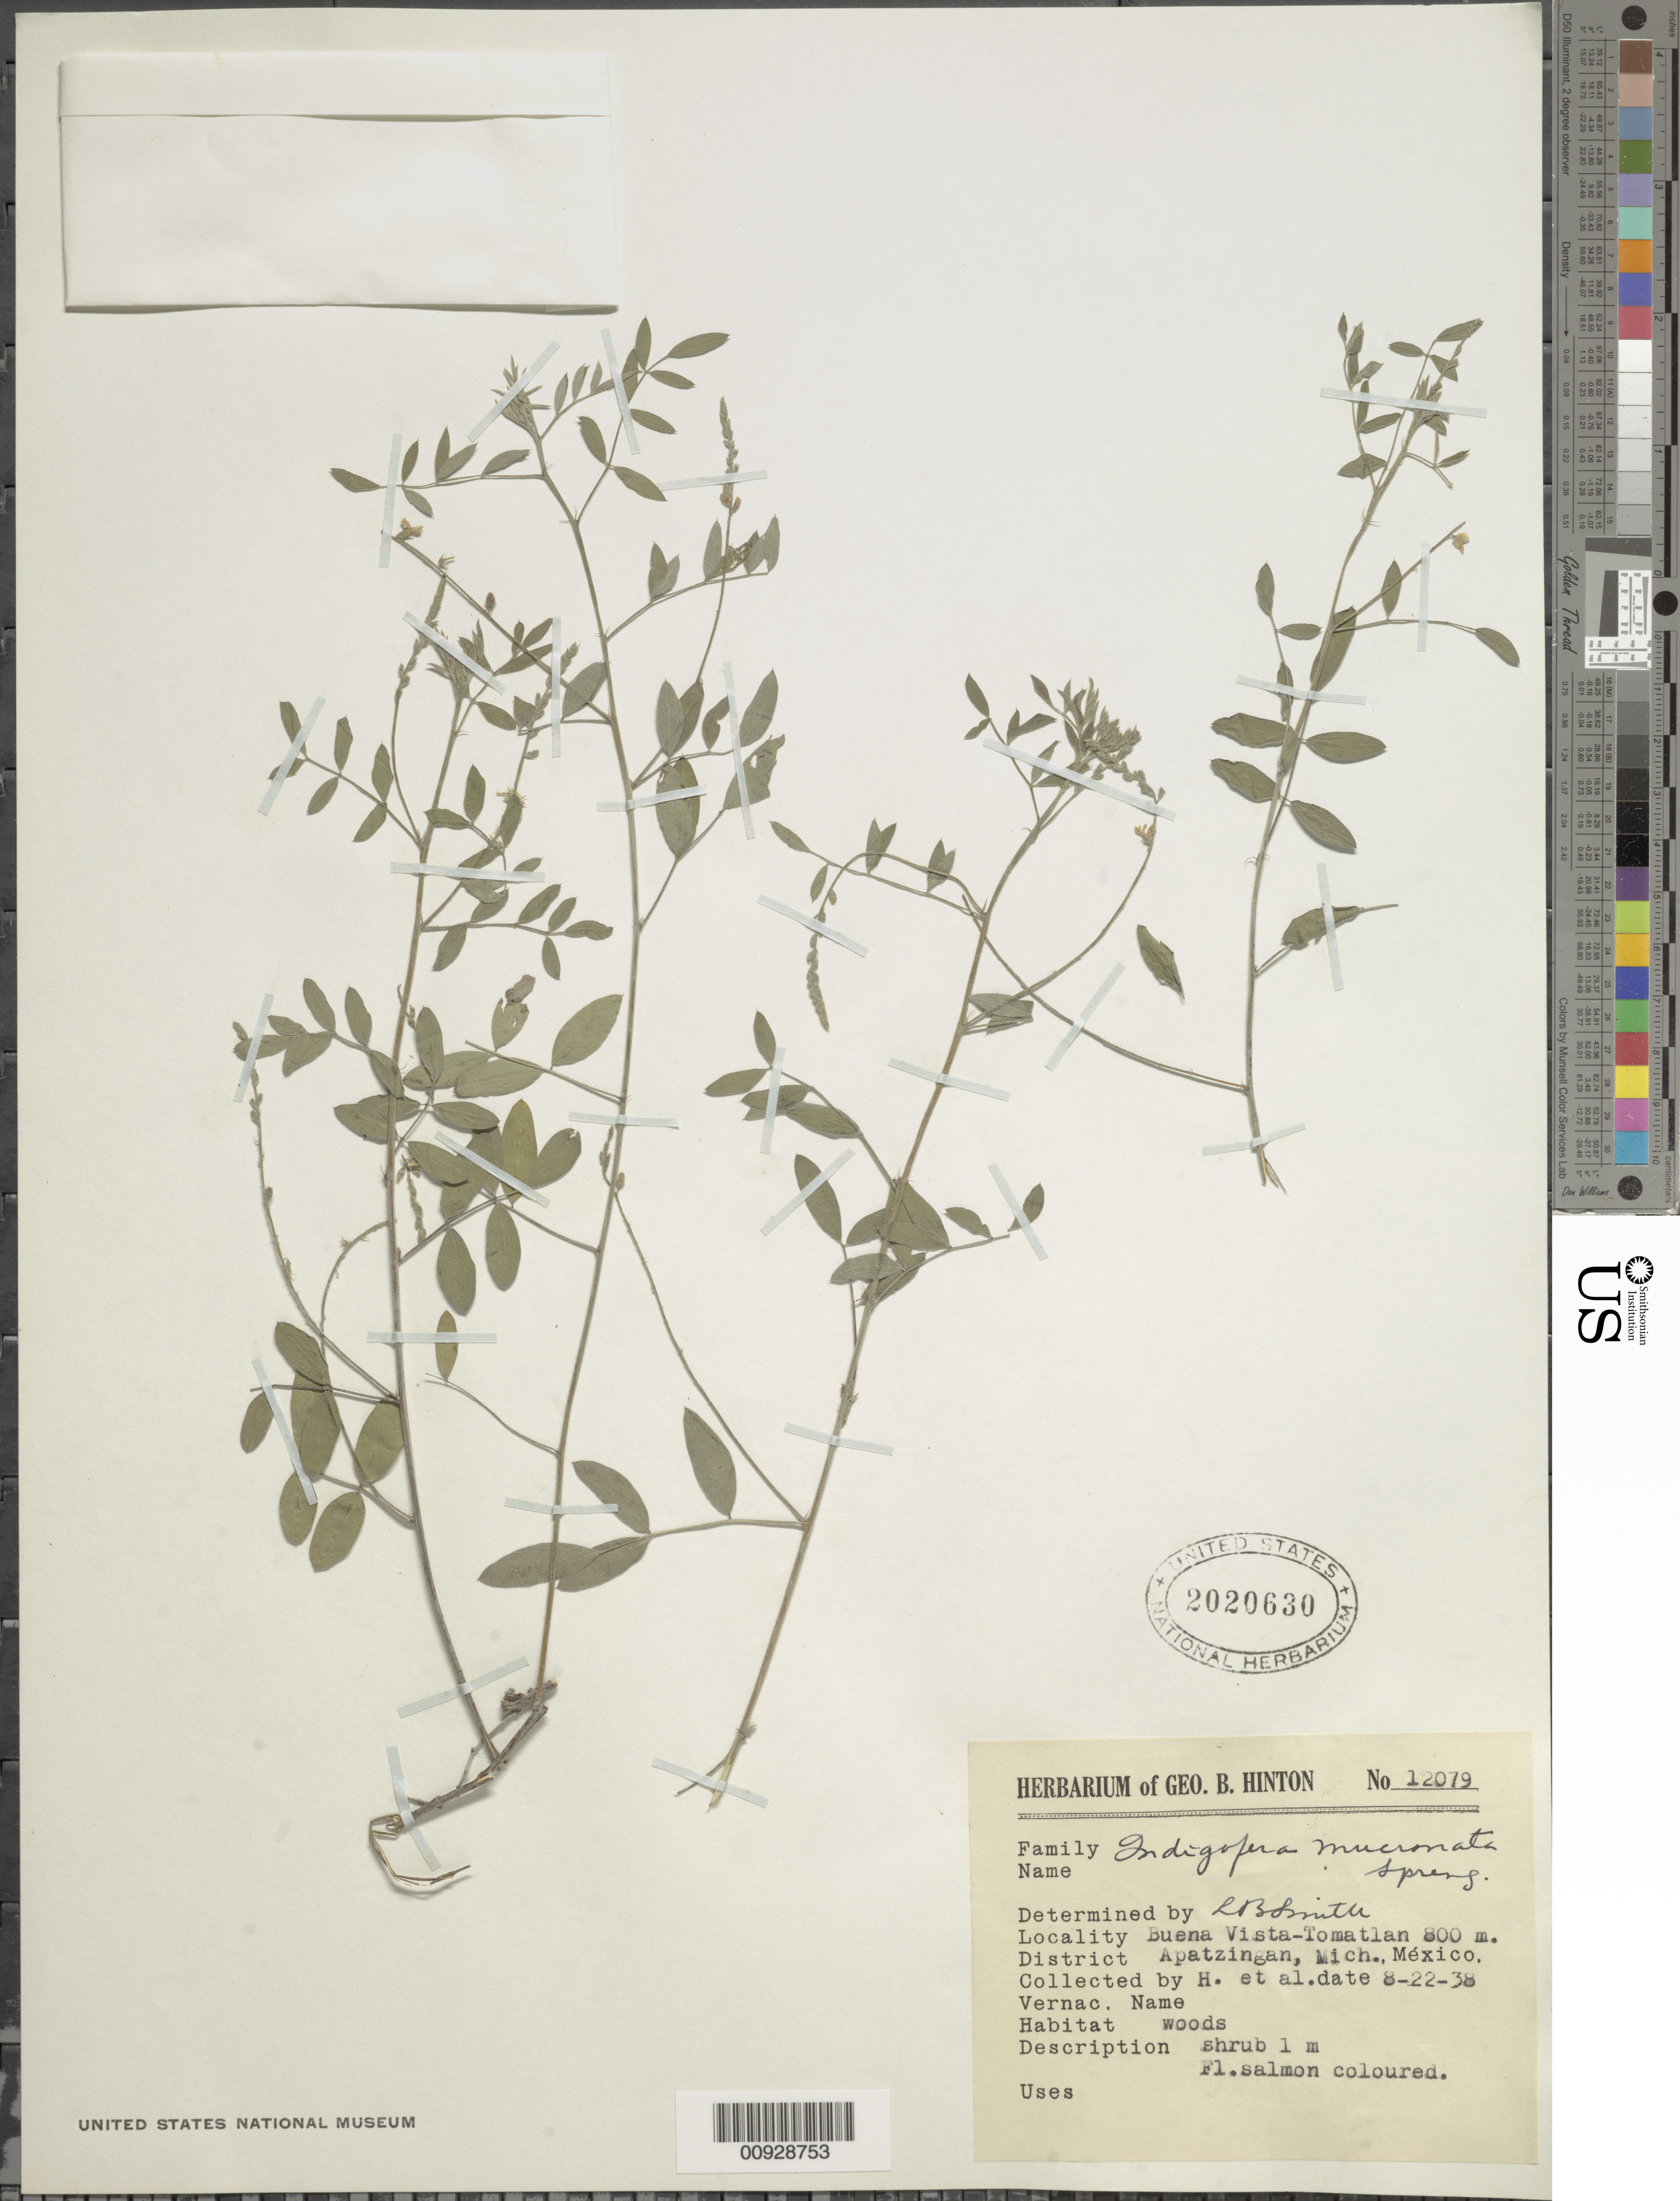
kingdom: Plantae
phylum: Tracheophyta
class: Magnoliopsida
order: Fabales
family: Fabaceae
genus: Indigofera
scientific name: Indigofera mucronata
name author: Lam.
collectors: G. B. Hinton & et al.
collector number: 12079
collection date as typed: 22 Aug 1938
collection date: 1938-08-22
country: Mexico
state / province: Michoacán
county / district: Apatzingán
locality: Buena Vista - Tomatlan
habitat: Woods.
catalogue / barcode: US 2020630